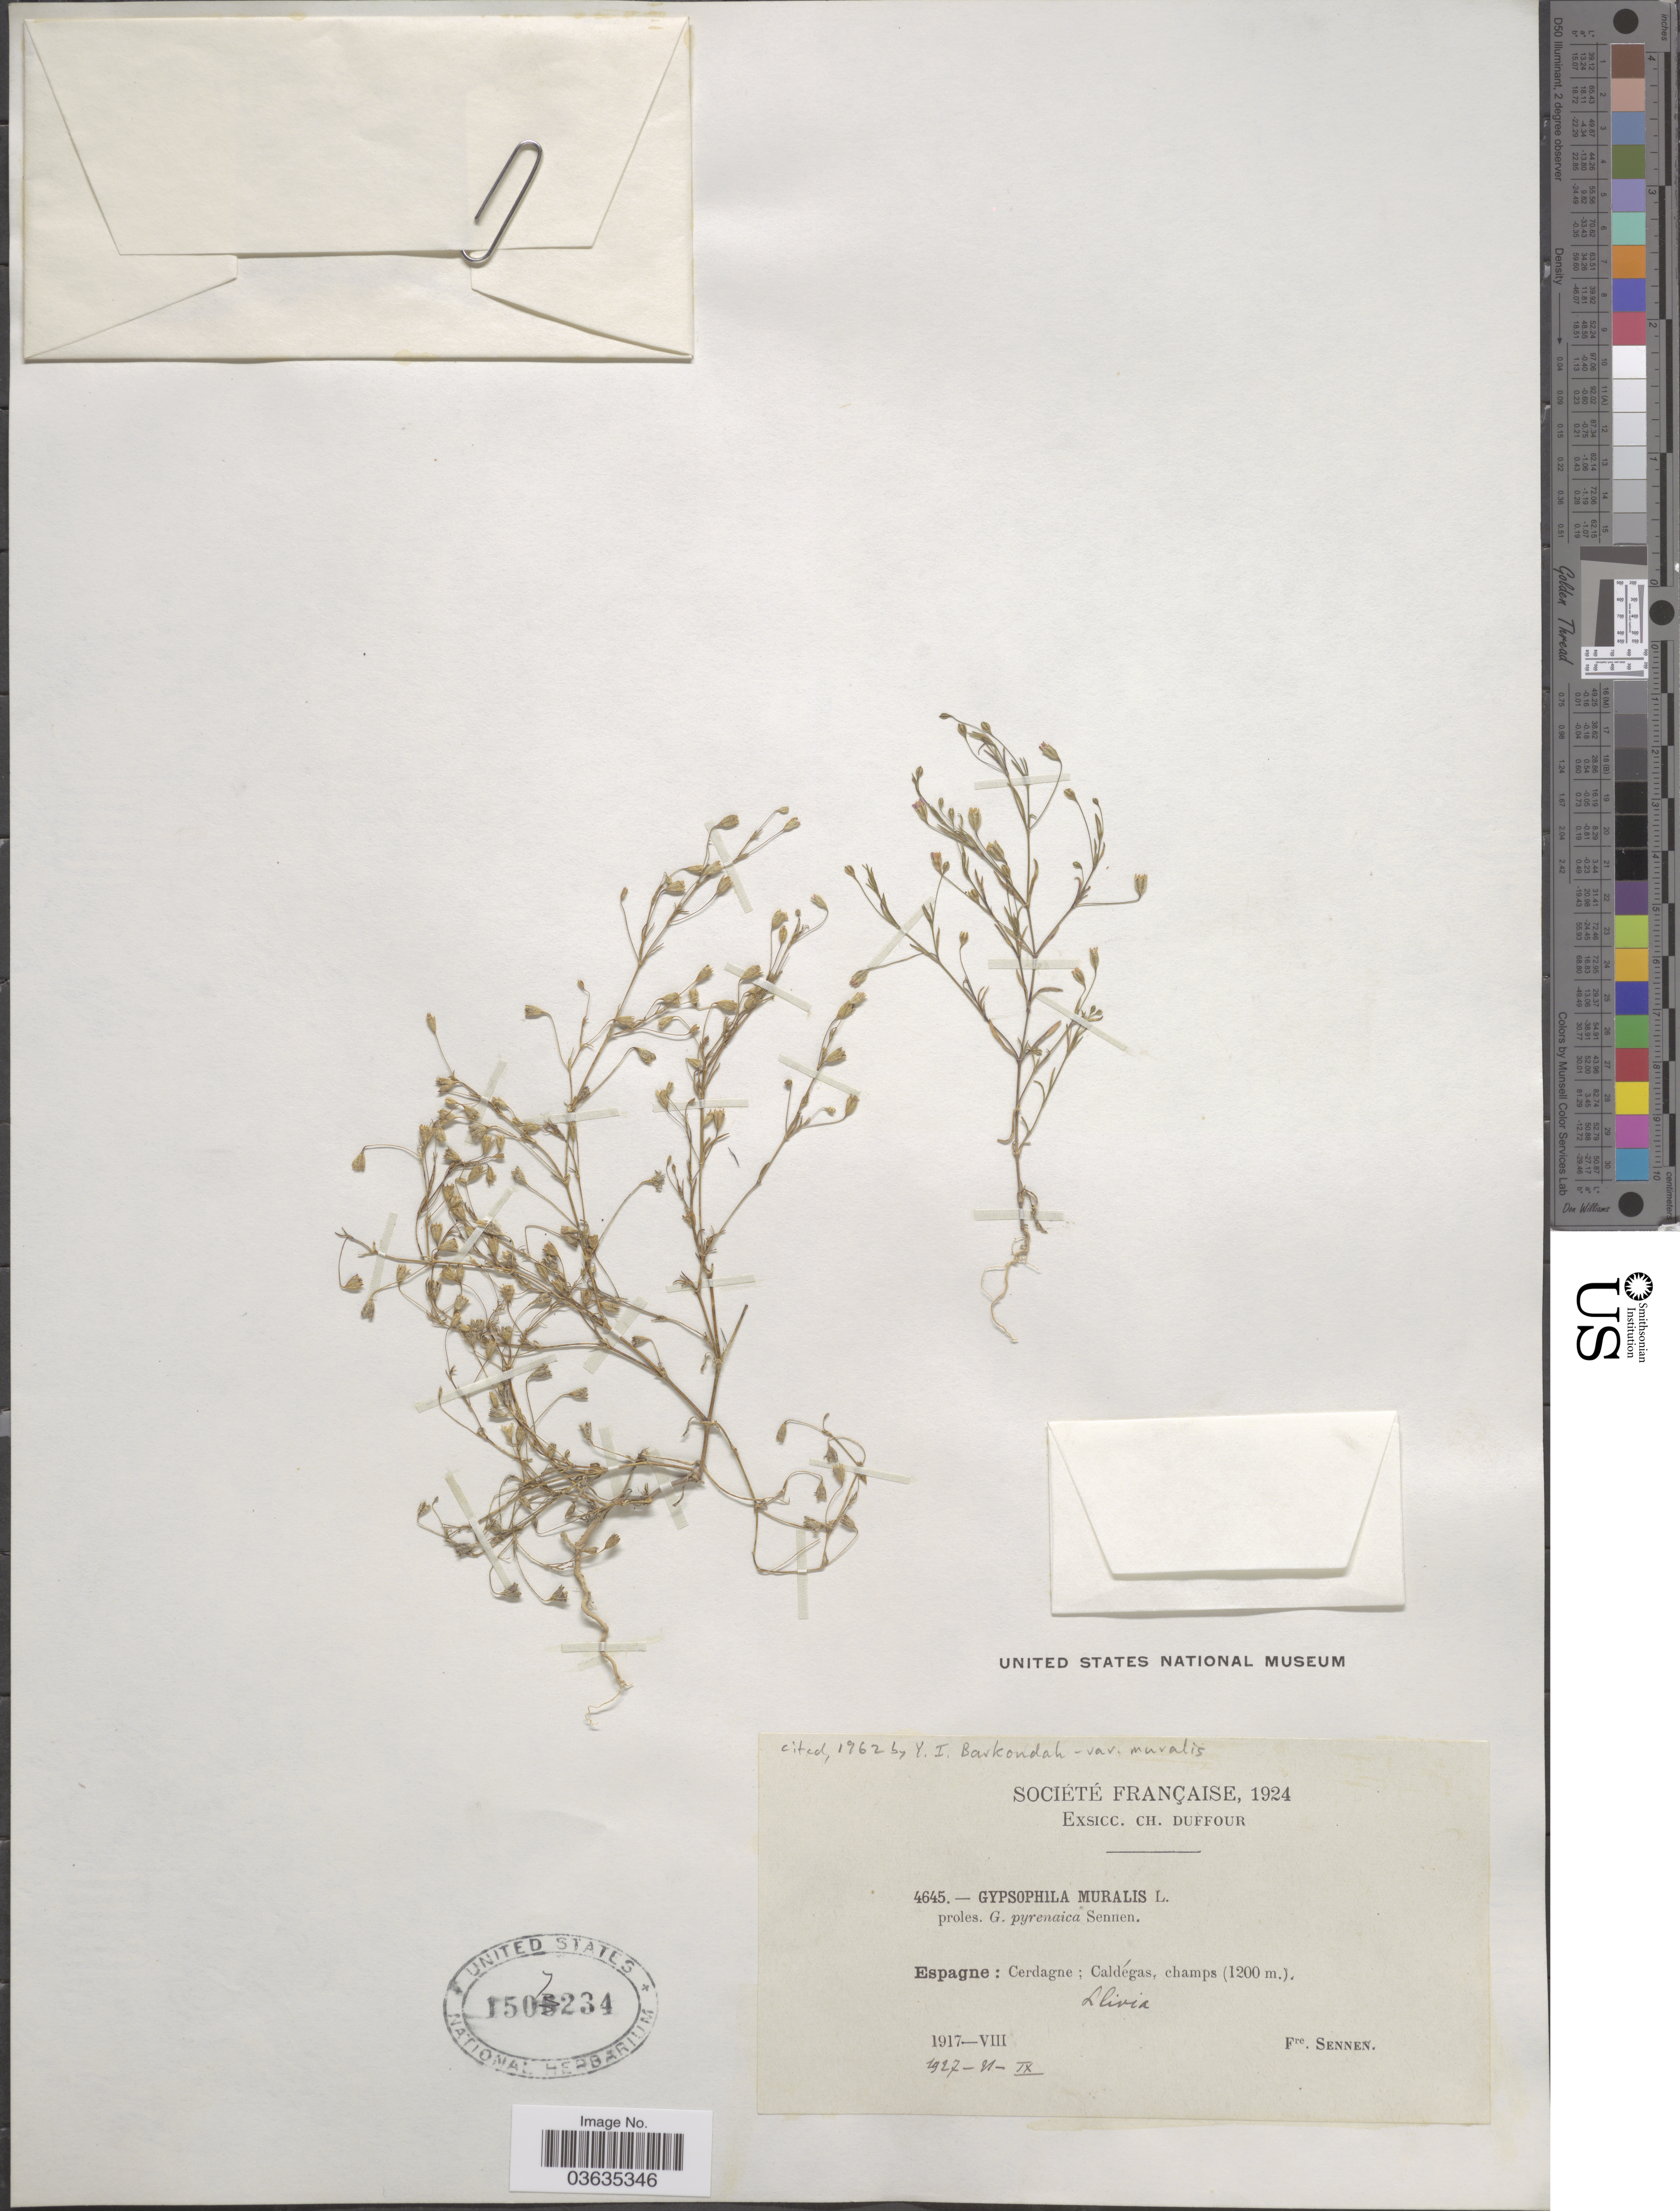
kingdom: Plantae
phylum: Tracheophyta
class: Magnoliopsida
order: Caryophyllales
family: Caryophyllaceae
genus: Psammophiliella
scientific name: Psammophiliella muralis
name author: (L.) Ikonn.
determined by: U.S. National Herbarium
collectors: E. Sennen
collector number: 4645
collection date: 1917-08/1927-09-21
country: Spain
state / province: Islas Baleares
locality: Espagne: Cerdagne; Caldégas, champs. Llivia.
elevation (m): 1200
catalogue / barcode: US 1507234